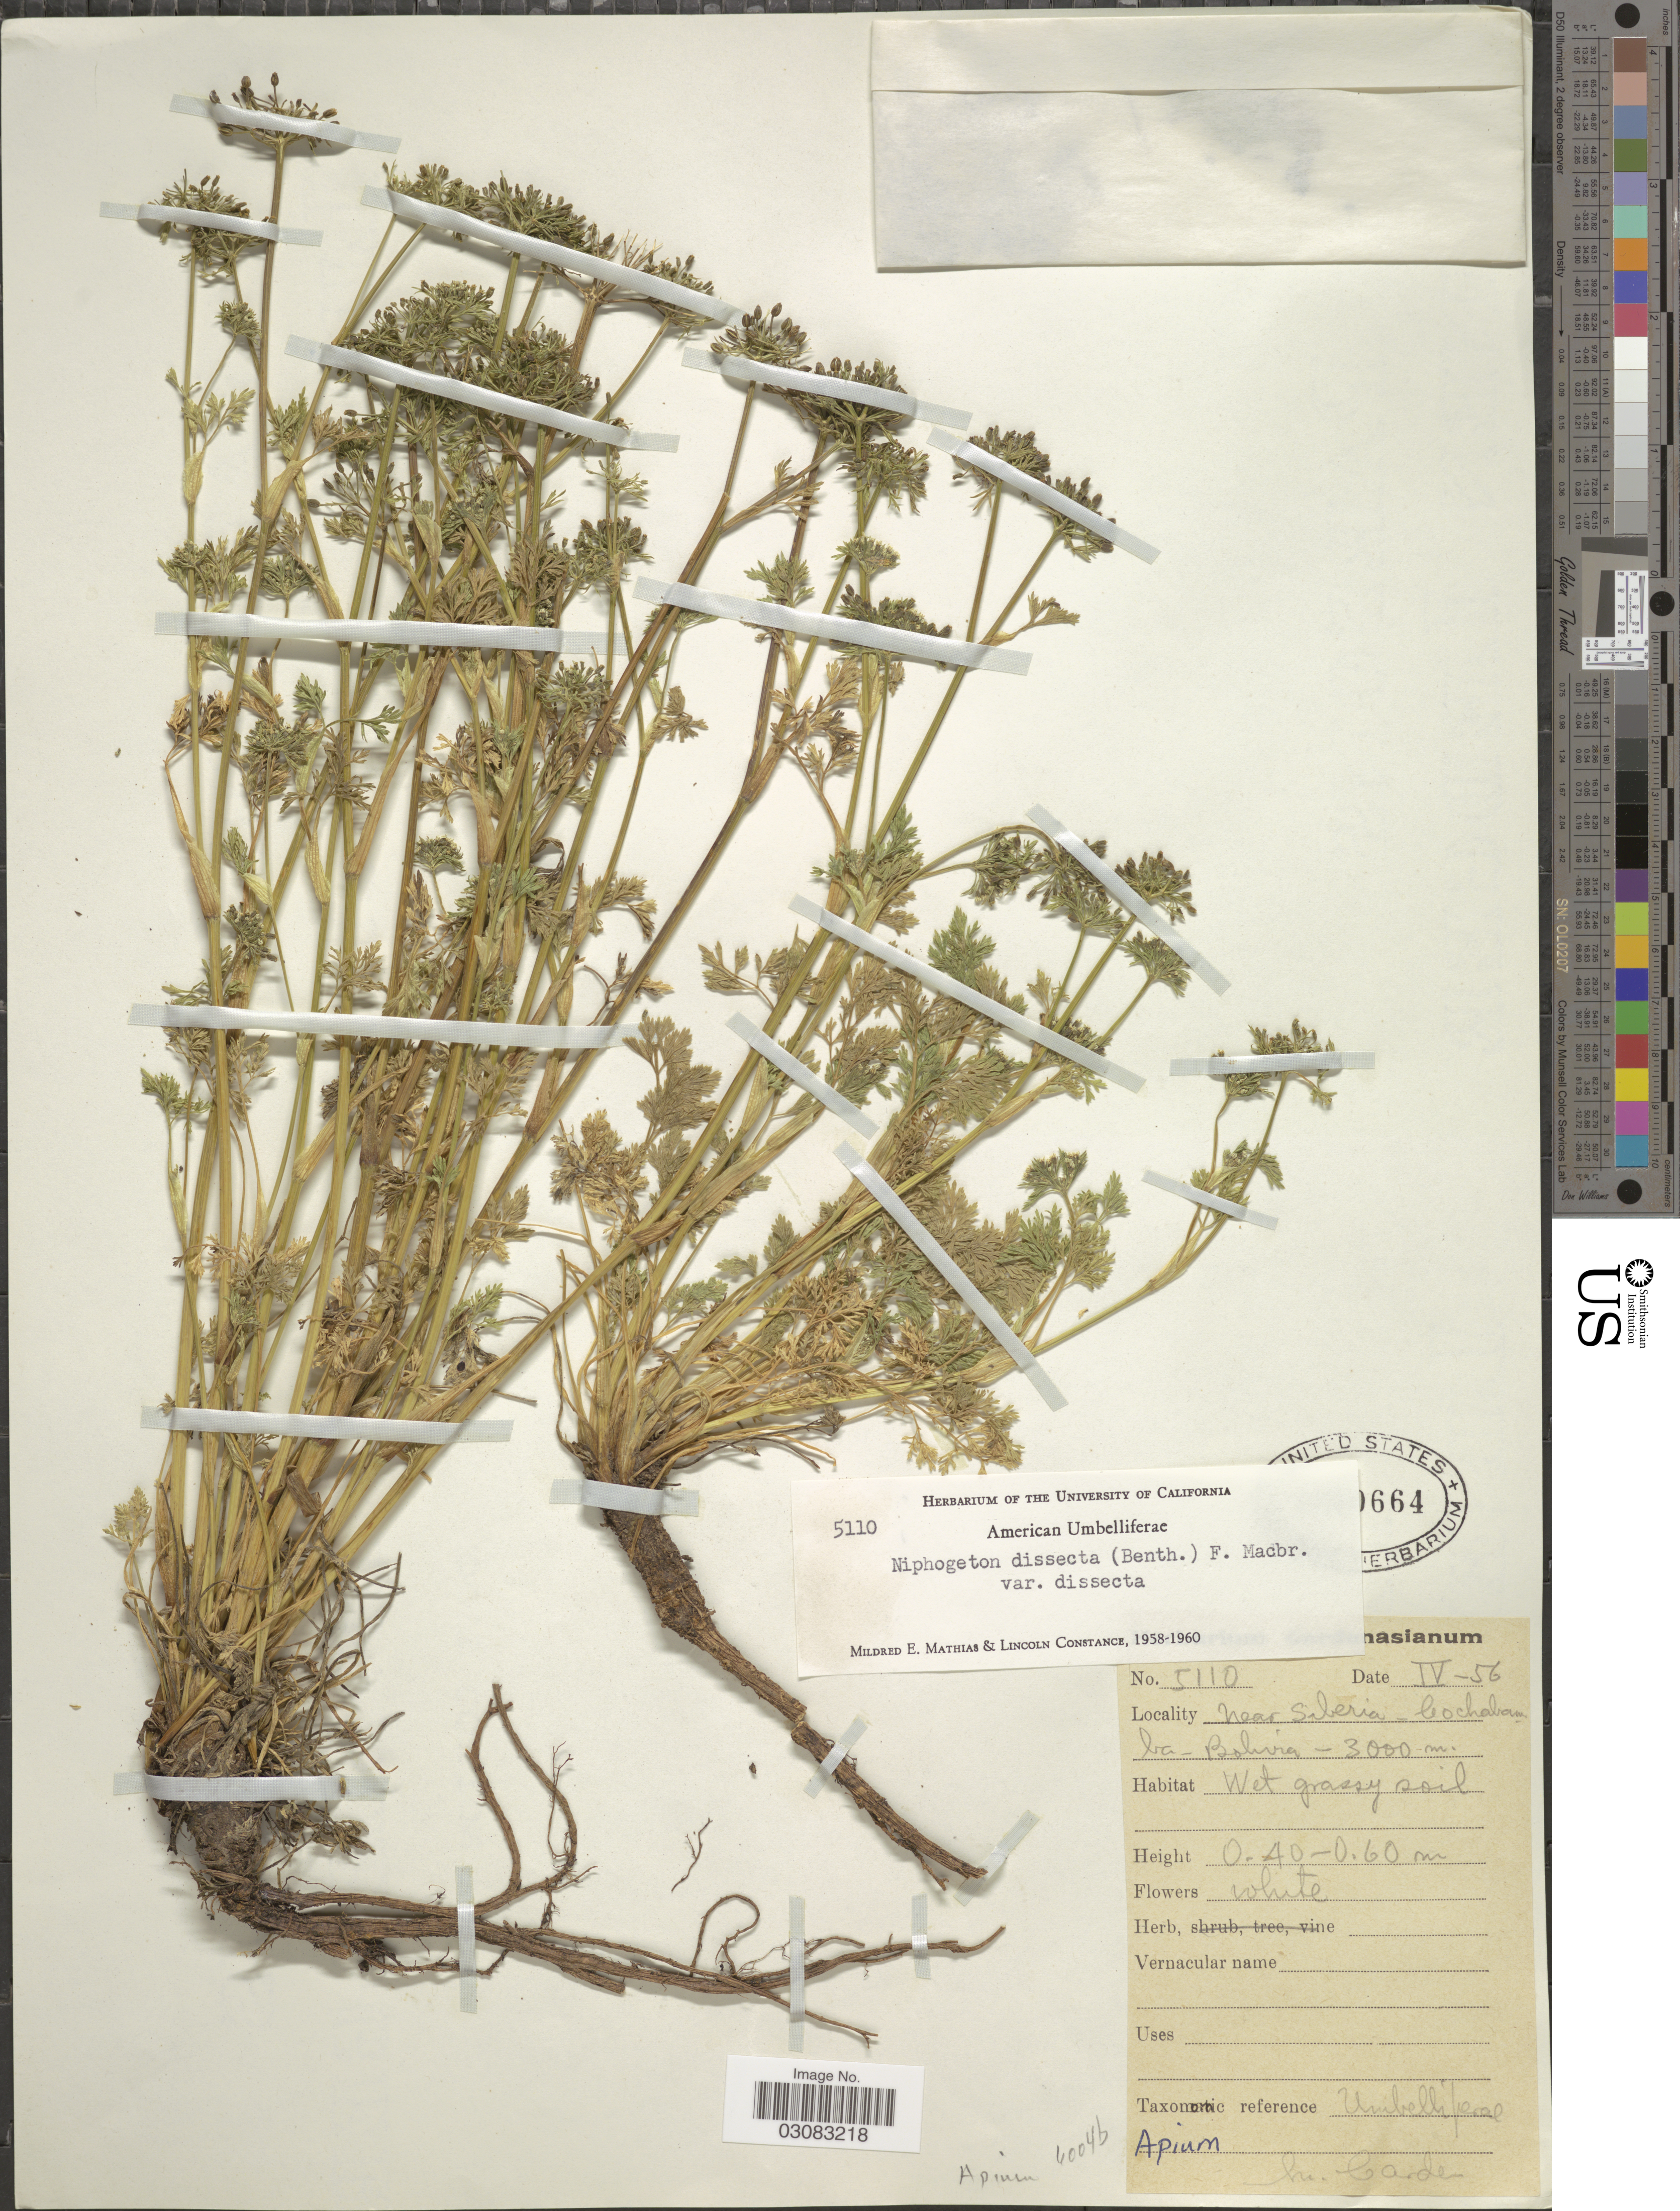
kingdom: Plantae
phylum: Tracheophyta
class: Magnoliopsida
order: Apiales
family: Apiaceae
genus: Niphogeton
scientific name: Niphogeton dissecta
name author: (Benth.) J.F. Macbr.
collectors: M. E. Mathias & L. Constance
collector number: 5110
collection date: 1956-05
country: Bolivia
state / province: Cochabamba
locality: Near Siberia - Cochabamba.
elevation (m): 3000